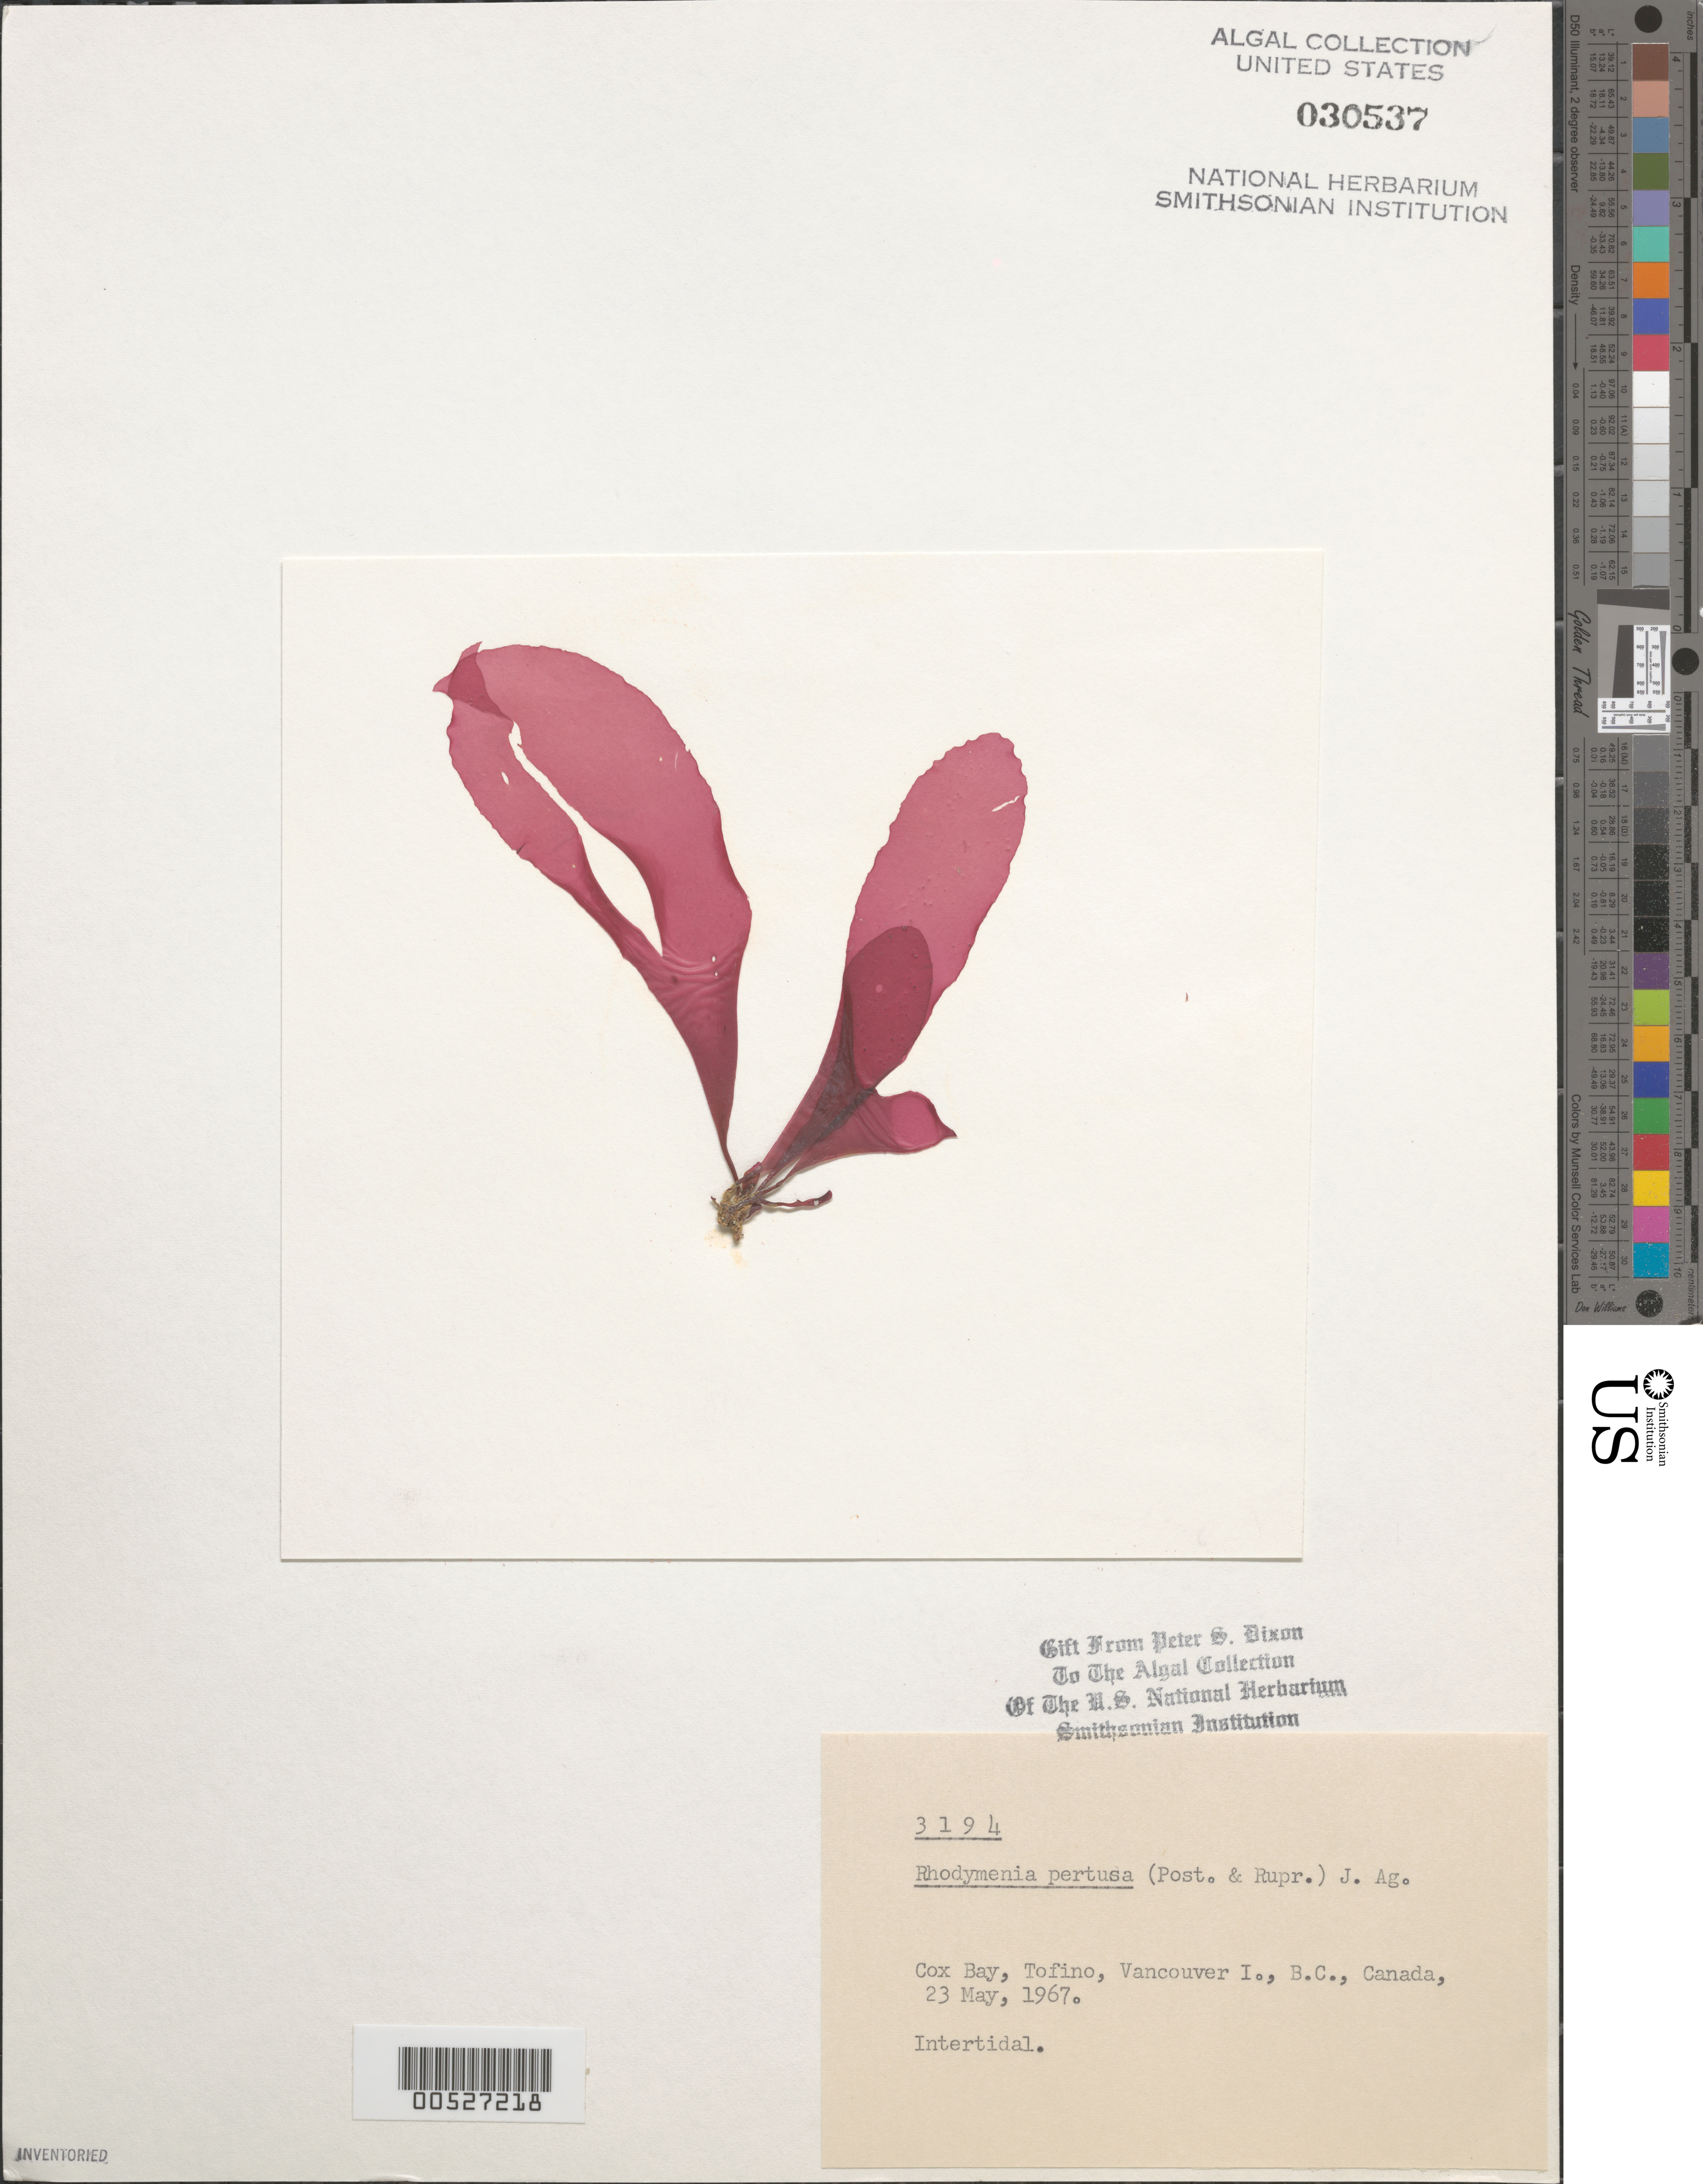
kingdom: Plantae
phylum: Rhodophyta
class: Florideophyceae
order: Rhodymeniales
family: Rhodymeniaceae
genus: Rhodymenia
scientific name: Rhodymenia pertusa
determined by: Dixon, P. S.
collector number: PSD 3194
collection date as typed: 23 May 1967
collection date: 1967-05-23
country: Canada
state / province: British Columbia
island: Vancouver Island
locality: Cox Bay, Tofino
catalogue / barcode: US 30537